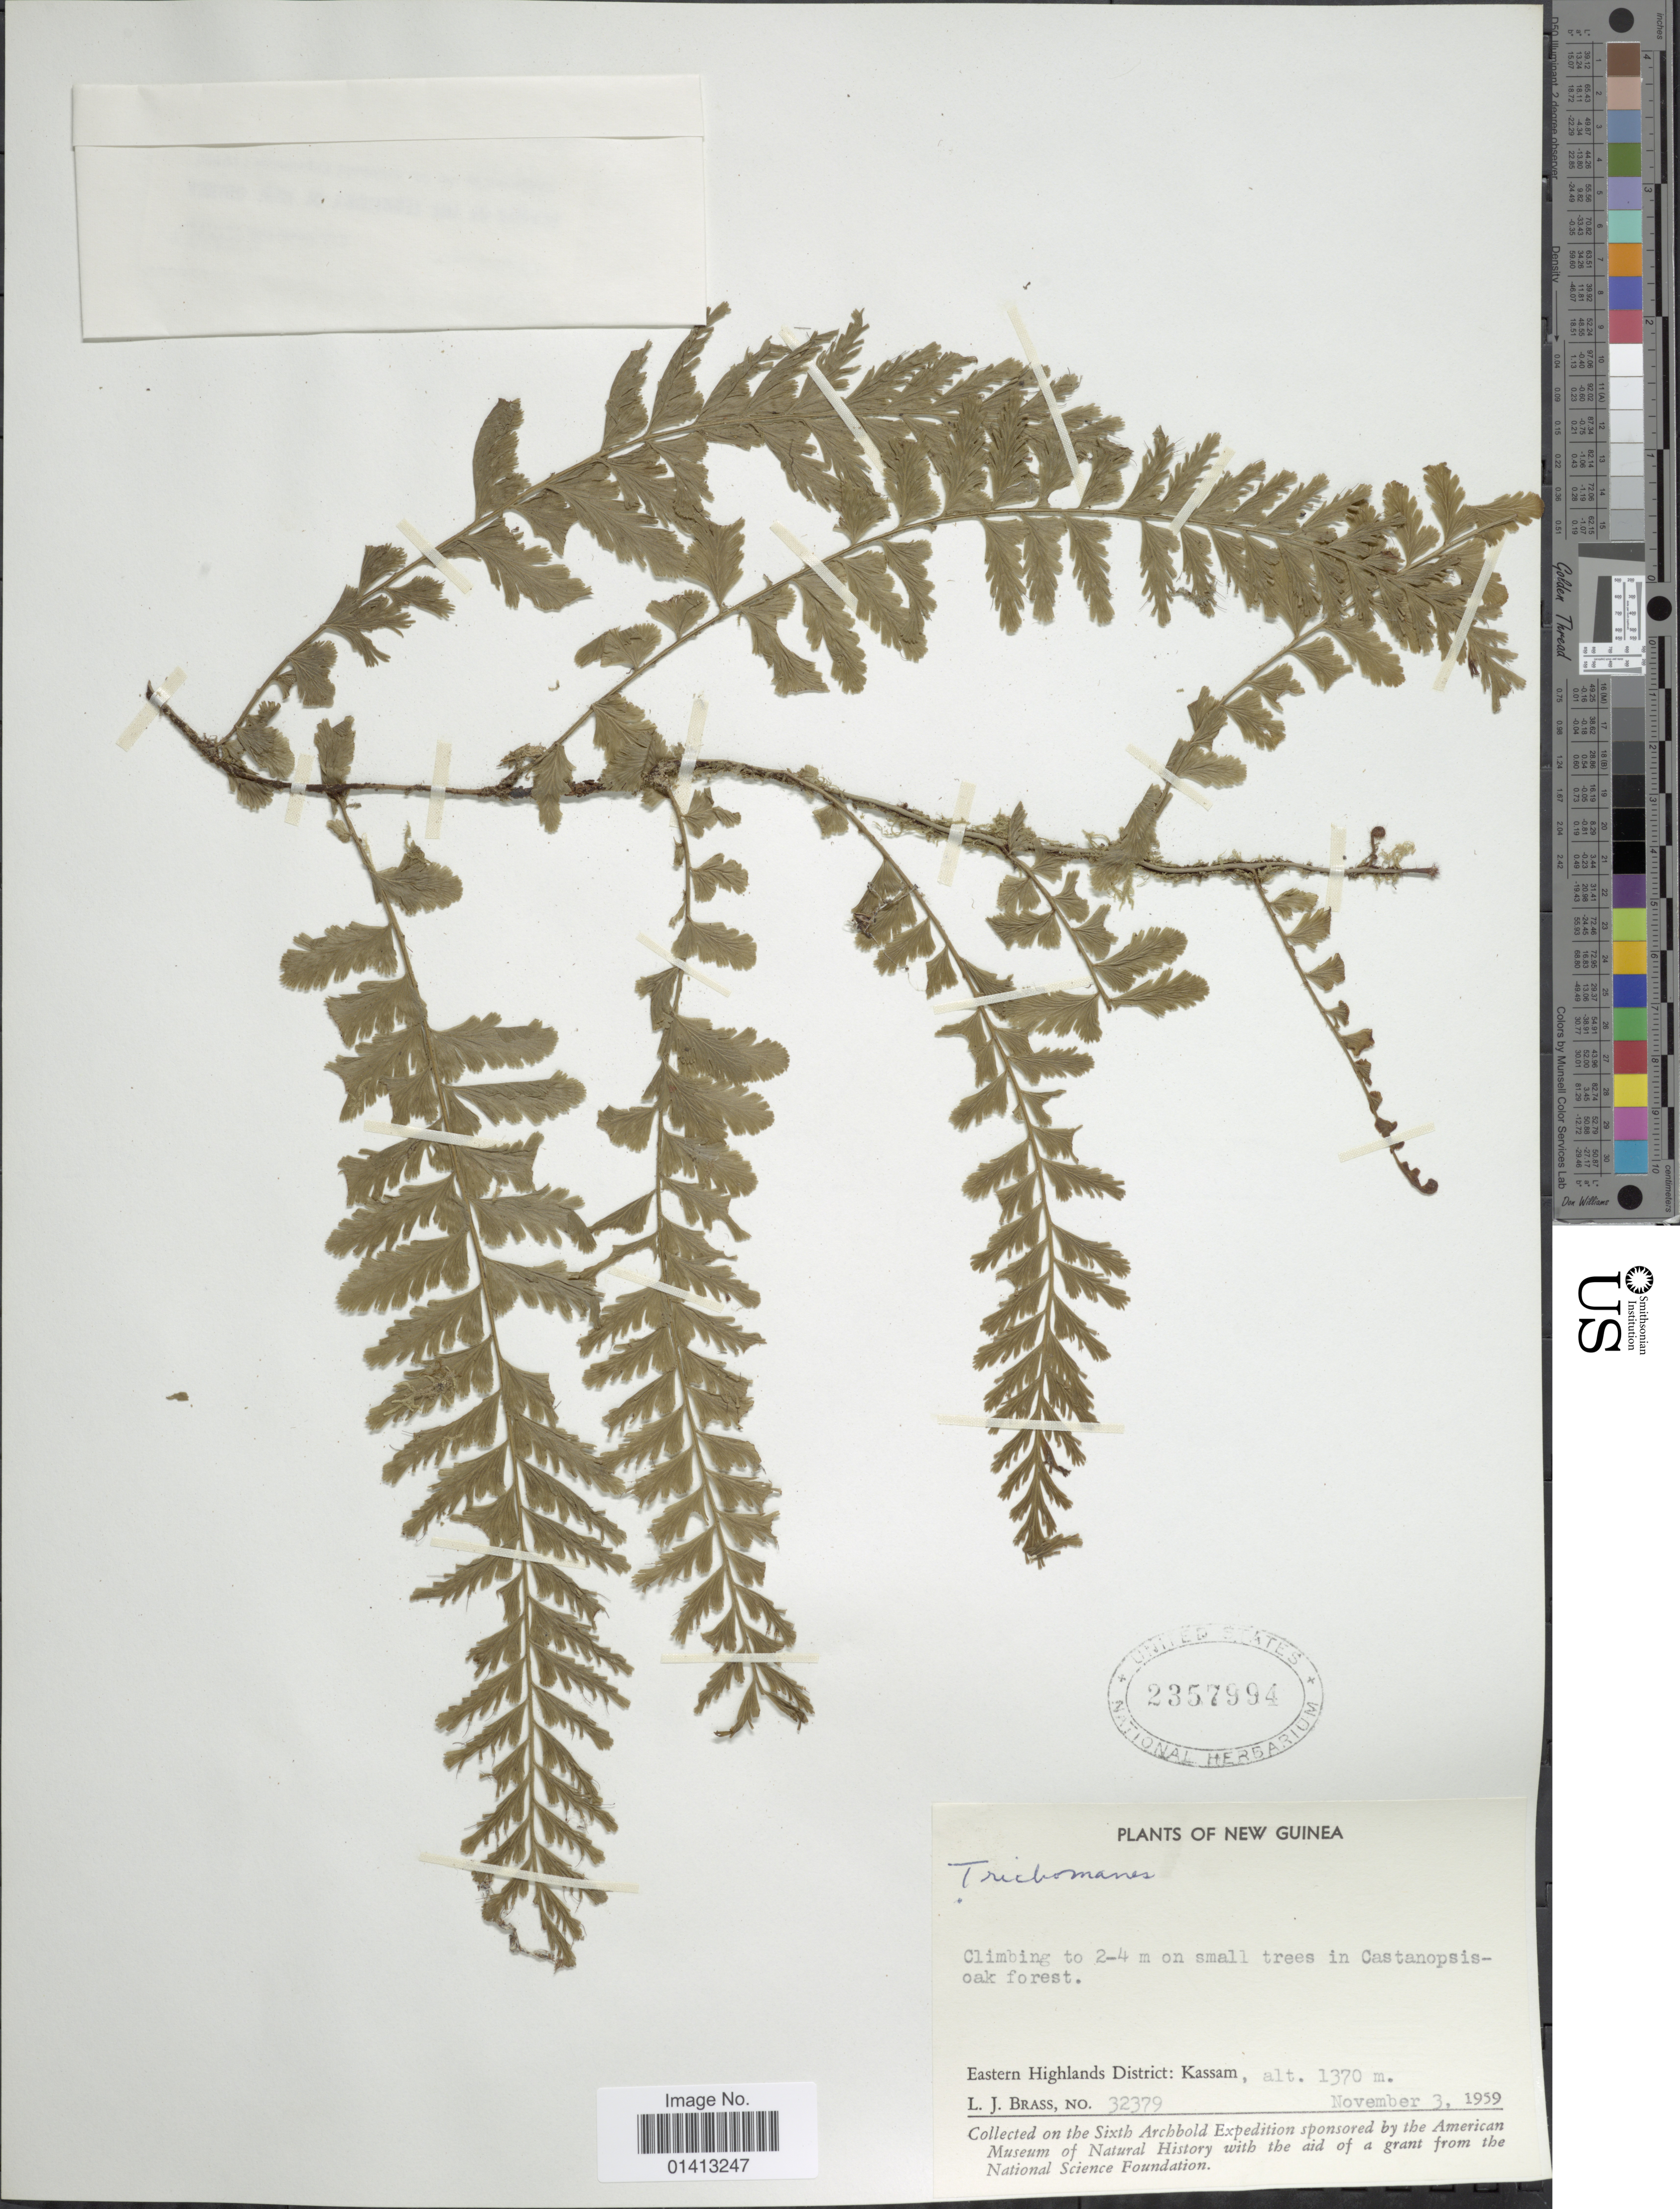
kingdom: Plantae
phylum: Tracheophyta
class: Polypodiopsida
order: Hymenophyllales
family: Hymenophyllaceae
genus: Crepidomanes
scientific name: Crepidomanes sp.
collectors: L. J. Brass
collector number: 32379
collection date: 1959-11-03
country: Papua New Guinea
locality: New Guinea, Eastern Highlands District: Kassam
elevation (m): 1370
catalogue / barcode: US 2357994